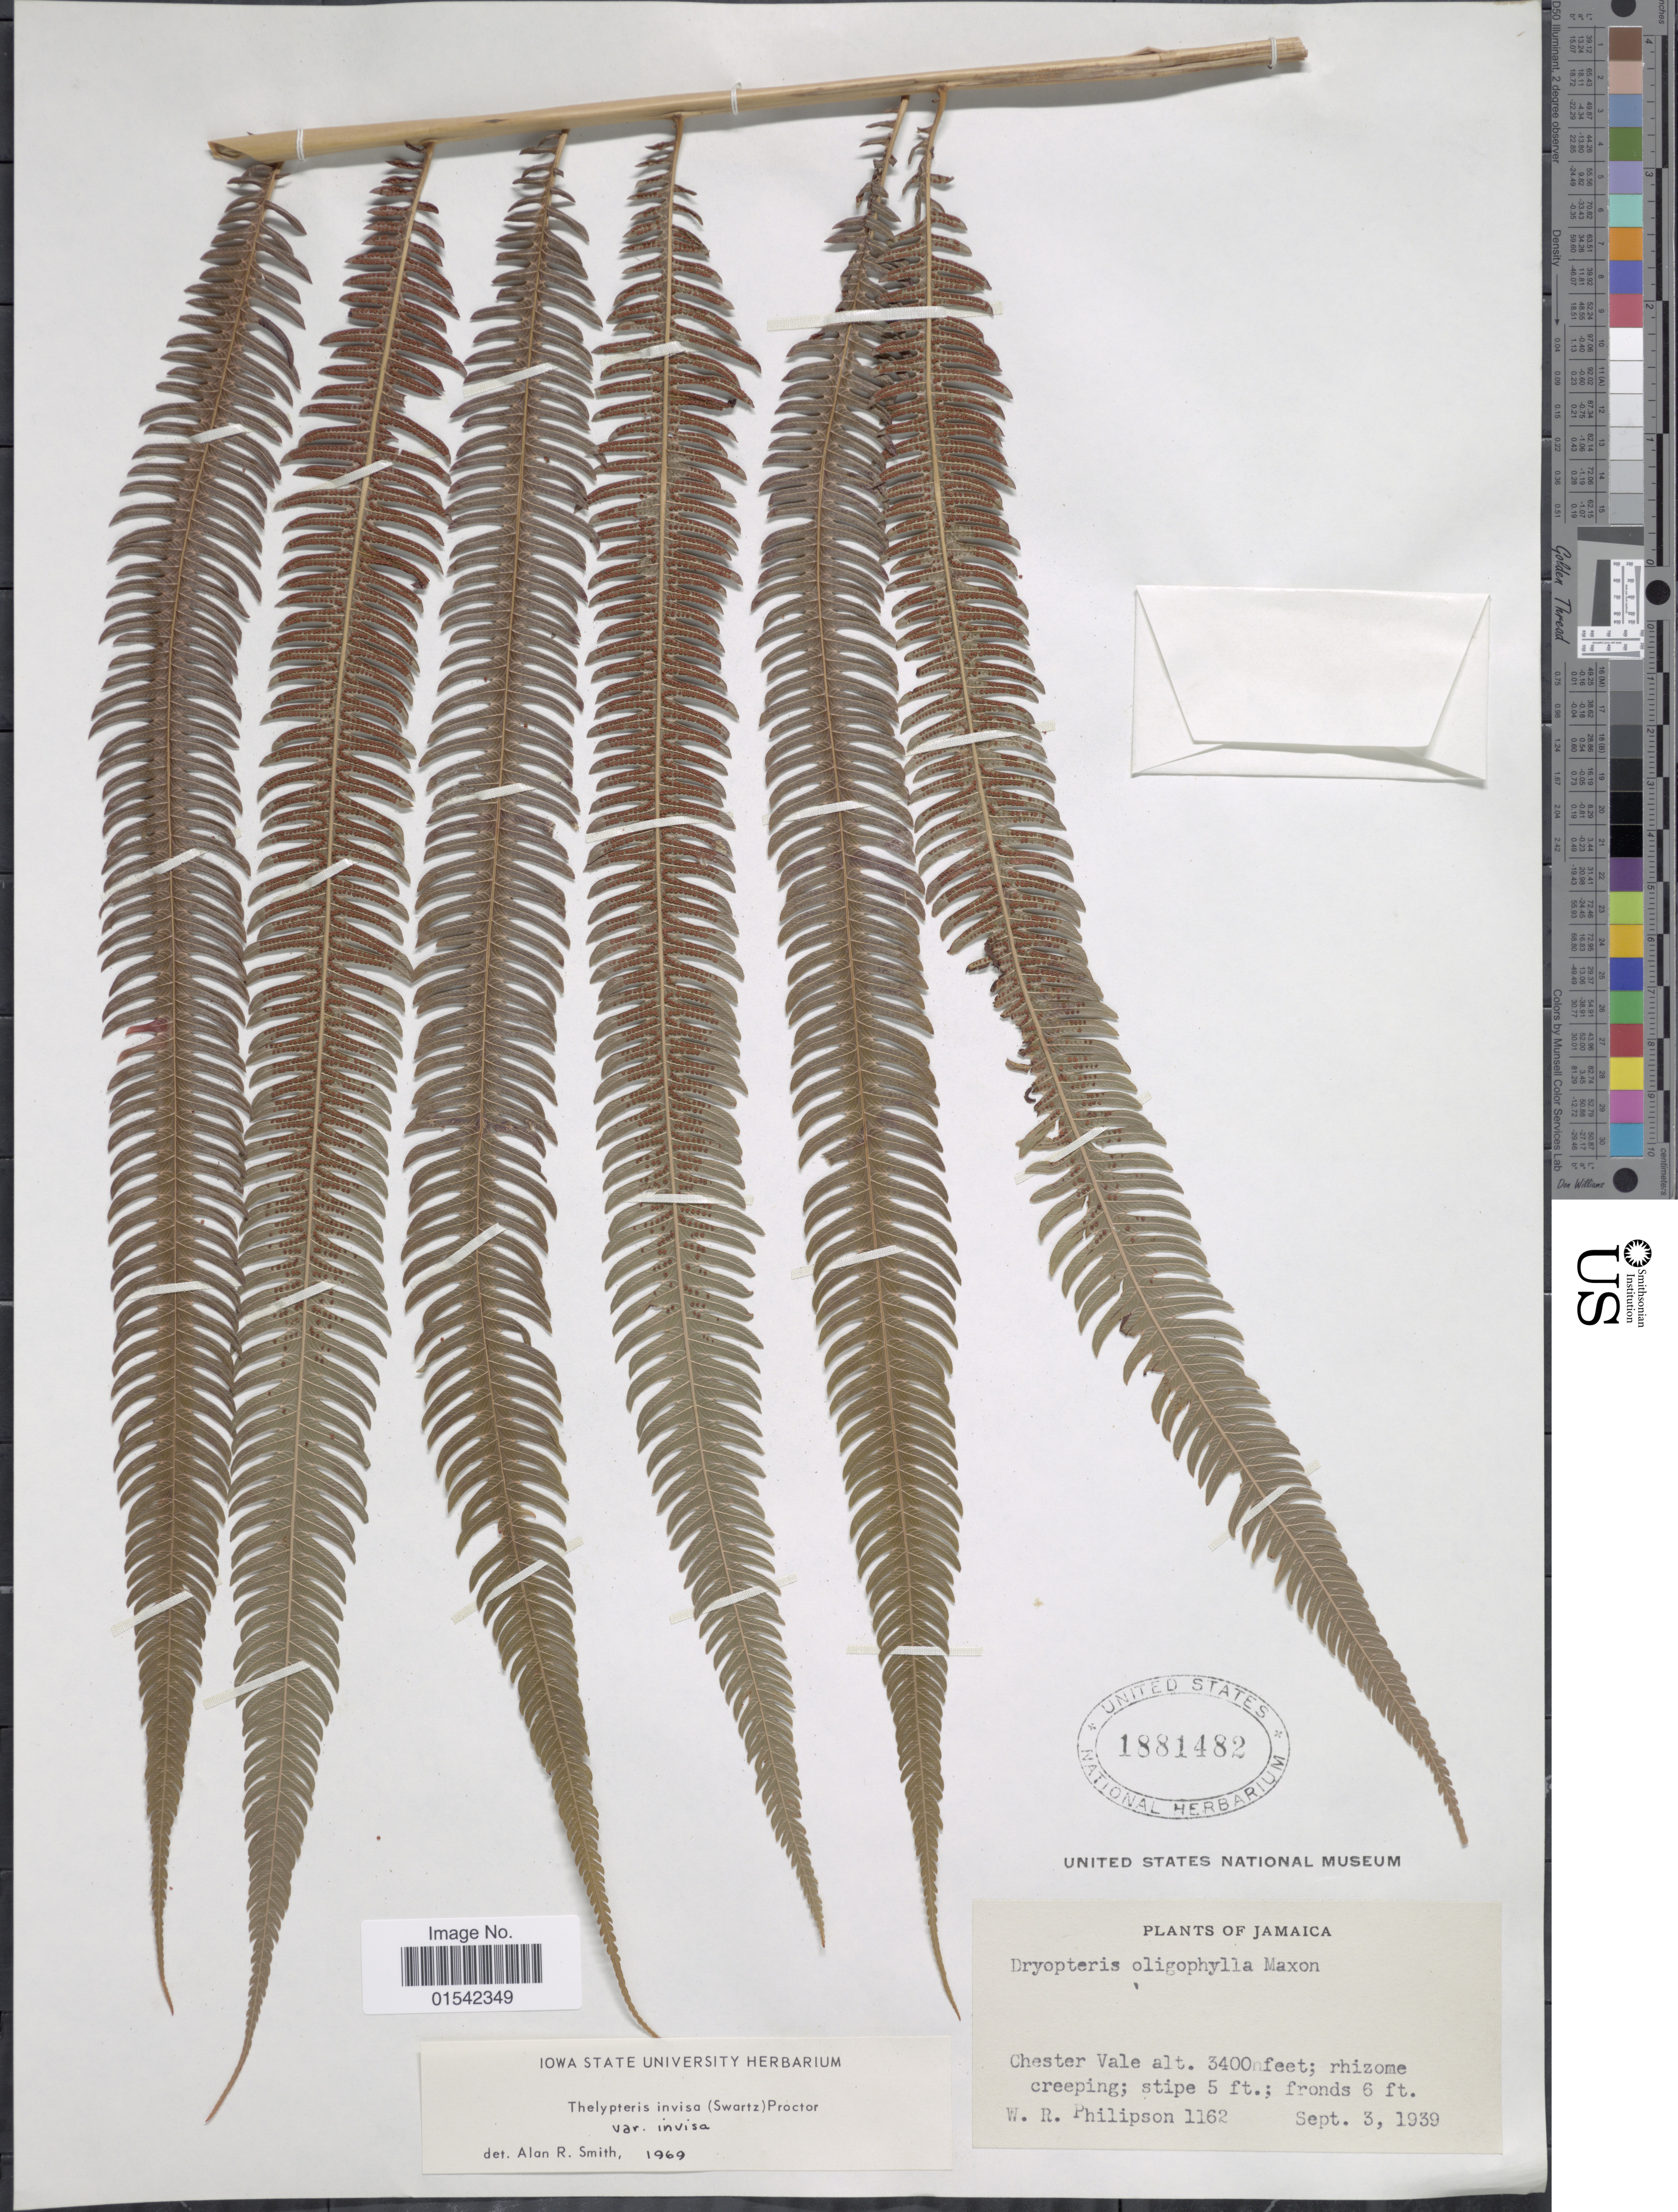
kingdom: Plantae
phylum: Tracheophyta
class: Polypodiopsida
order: Polypodiales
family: Thelypteridaceae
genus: Cyclosorus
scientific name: Cyclosorus grandis (A.R. Sm.) comb. nov., ined 2015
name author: (A.R. Sm.)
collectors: W. R. Philipson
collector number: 1162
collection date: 1939-09-03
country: Jamaica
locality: Chester Vale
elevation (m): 1036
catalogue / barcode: US 1881482